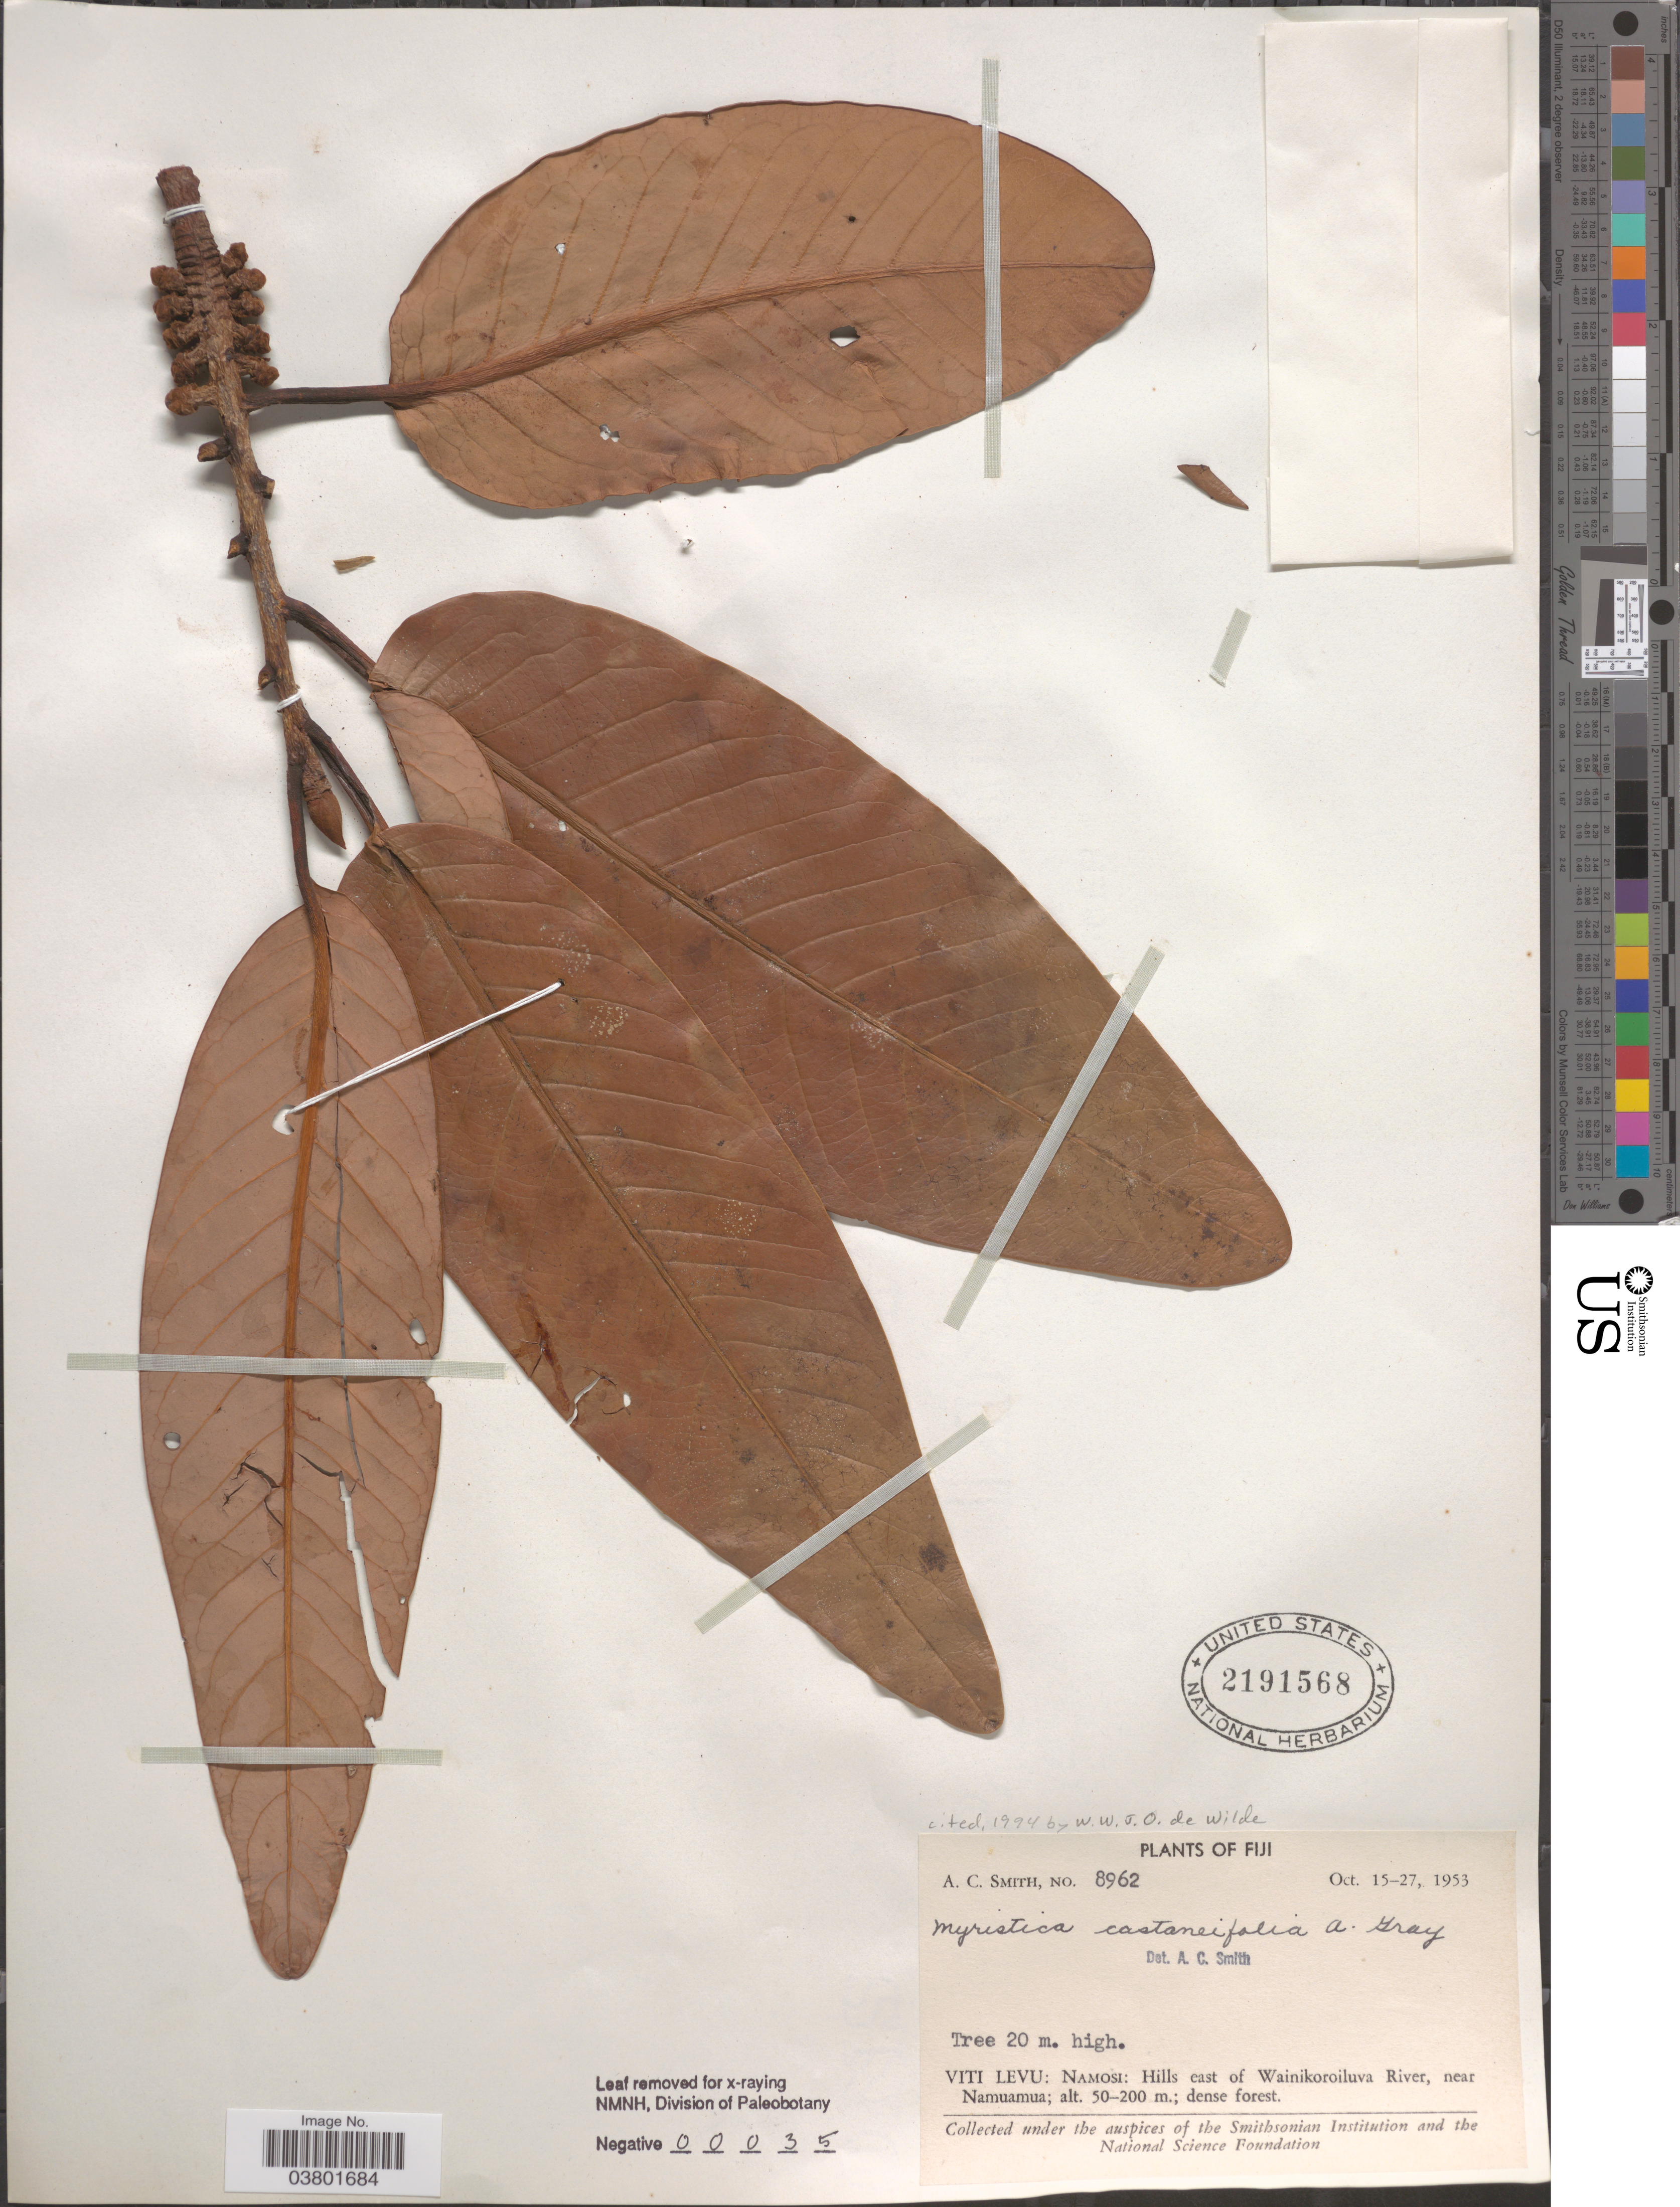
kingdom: Plantae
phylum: Tracheophyta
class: Magnoliopsida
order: Magnoliales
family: Myristicaceae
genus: Myristica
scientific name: Myristica gillespieana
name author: A.C. Sm.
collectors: A. C. Smith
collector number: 8962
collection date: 1953-10-15/1953-10-27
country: Fiji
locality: Viti Levu: Namosi: Hills east of Wainikoroiluva River, near Namuamua.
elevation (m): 50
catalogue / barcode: US 2191568